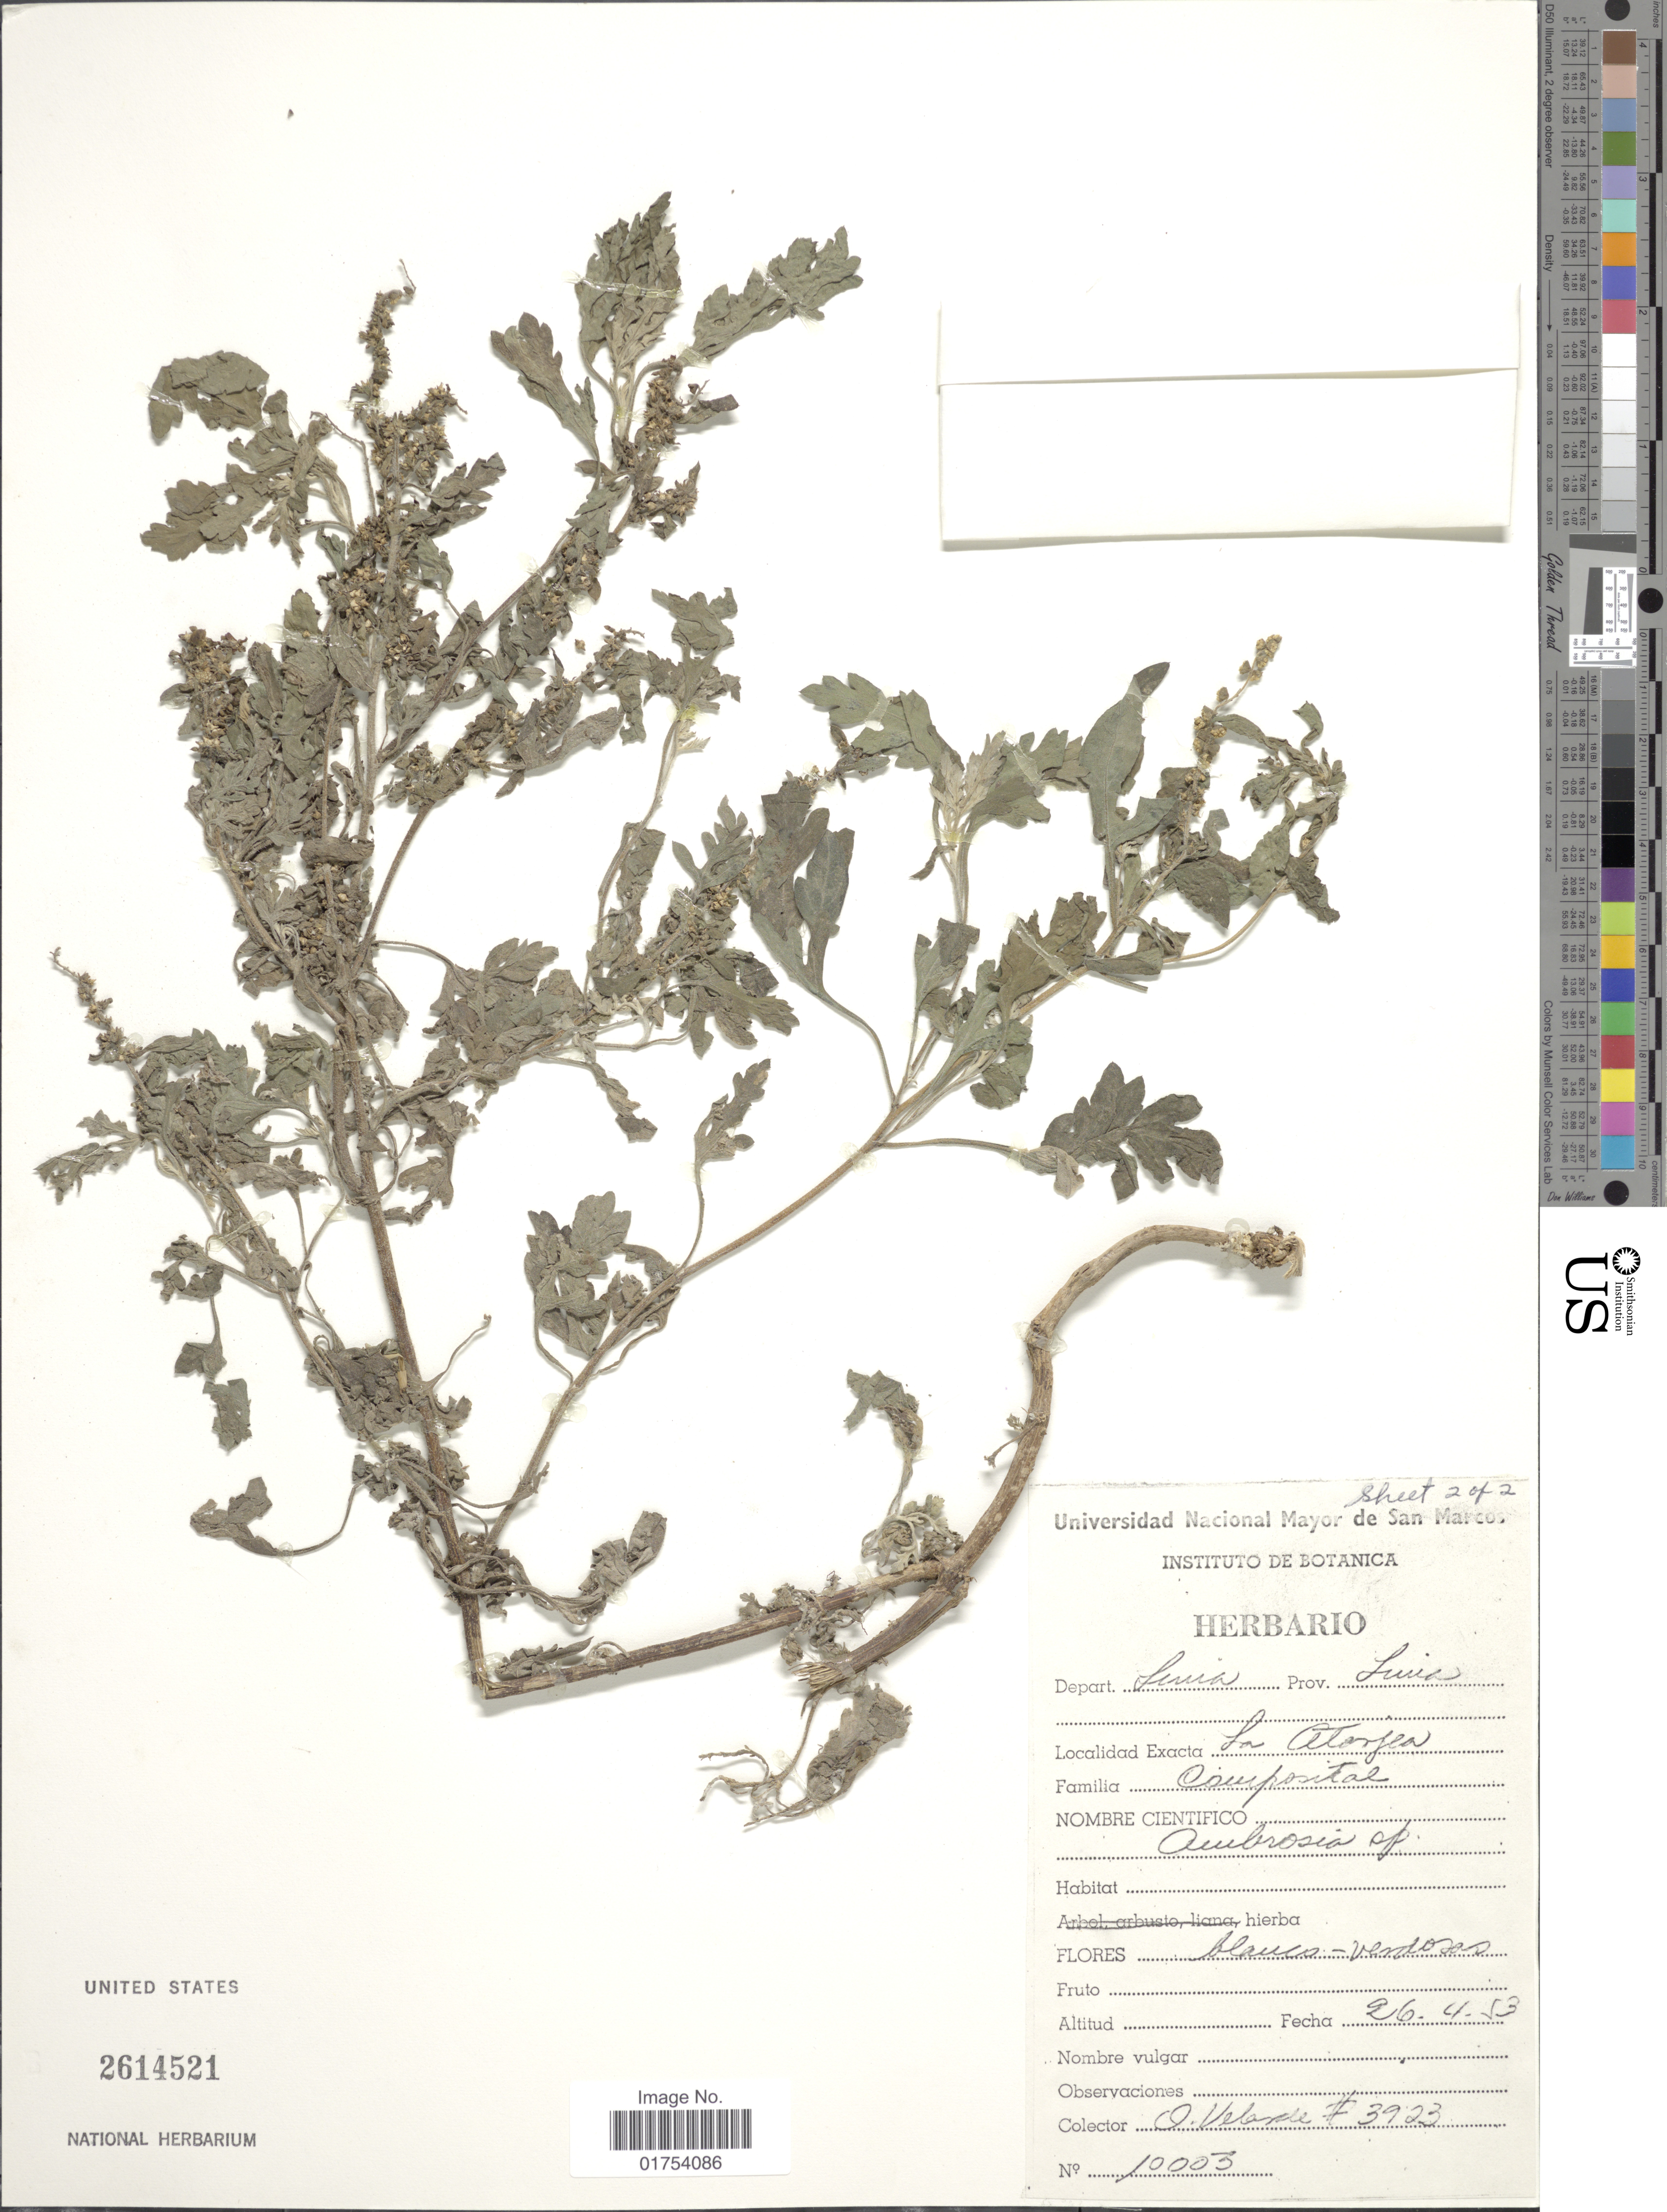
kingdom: Plantae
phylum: Tracheophyta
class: Magnoliopsida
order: Asterales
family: Asteraceae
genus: Ambrosia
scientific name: Ambrosia peruviana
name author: Willd.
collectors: O. Velarde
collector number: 3923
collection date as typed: Transcribed d/m/y: 26/4/53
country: Peru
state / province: Lima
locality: La Atarjea, Prov. Lima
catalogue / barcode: US 2614521